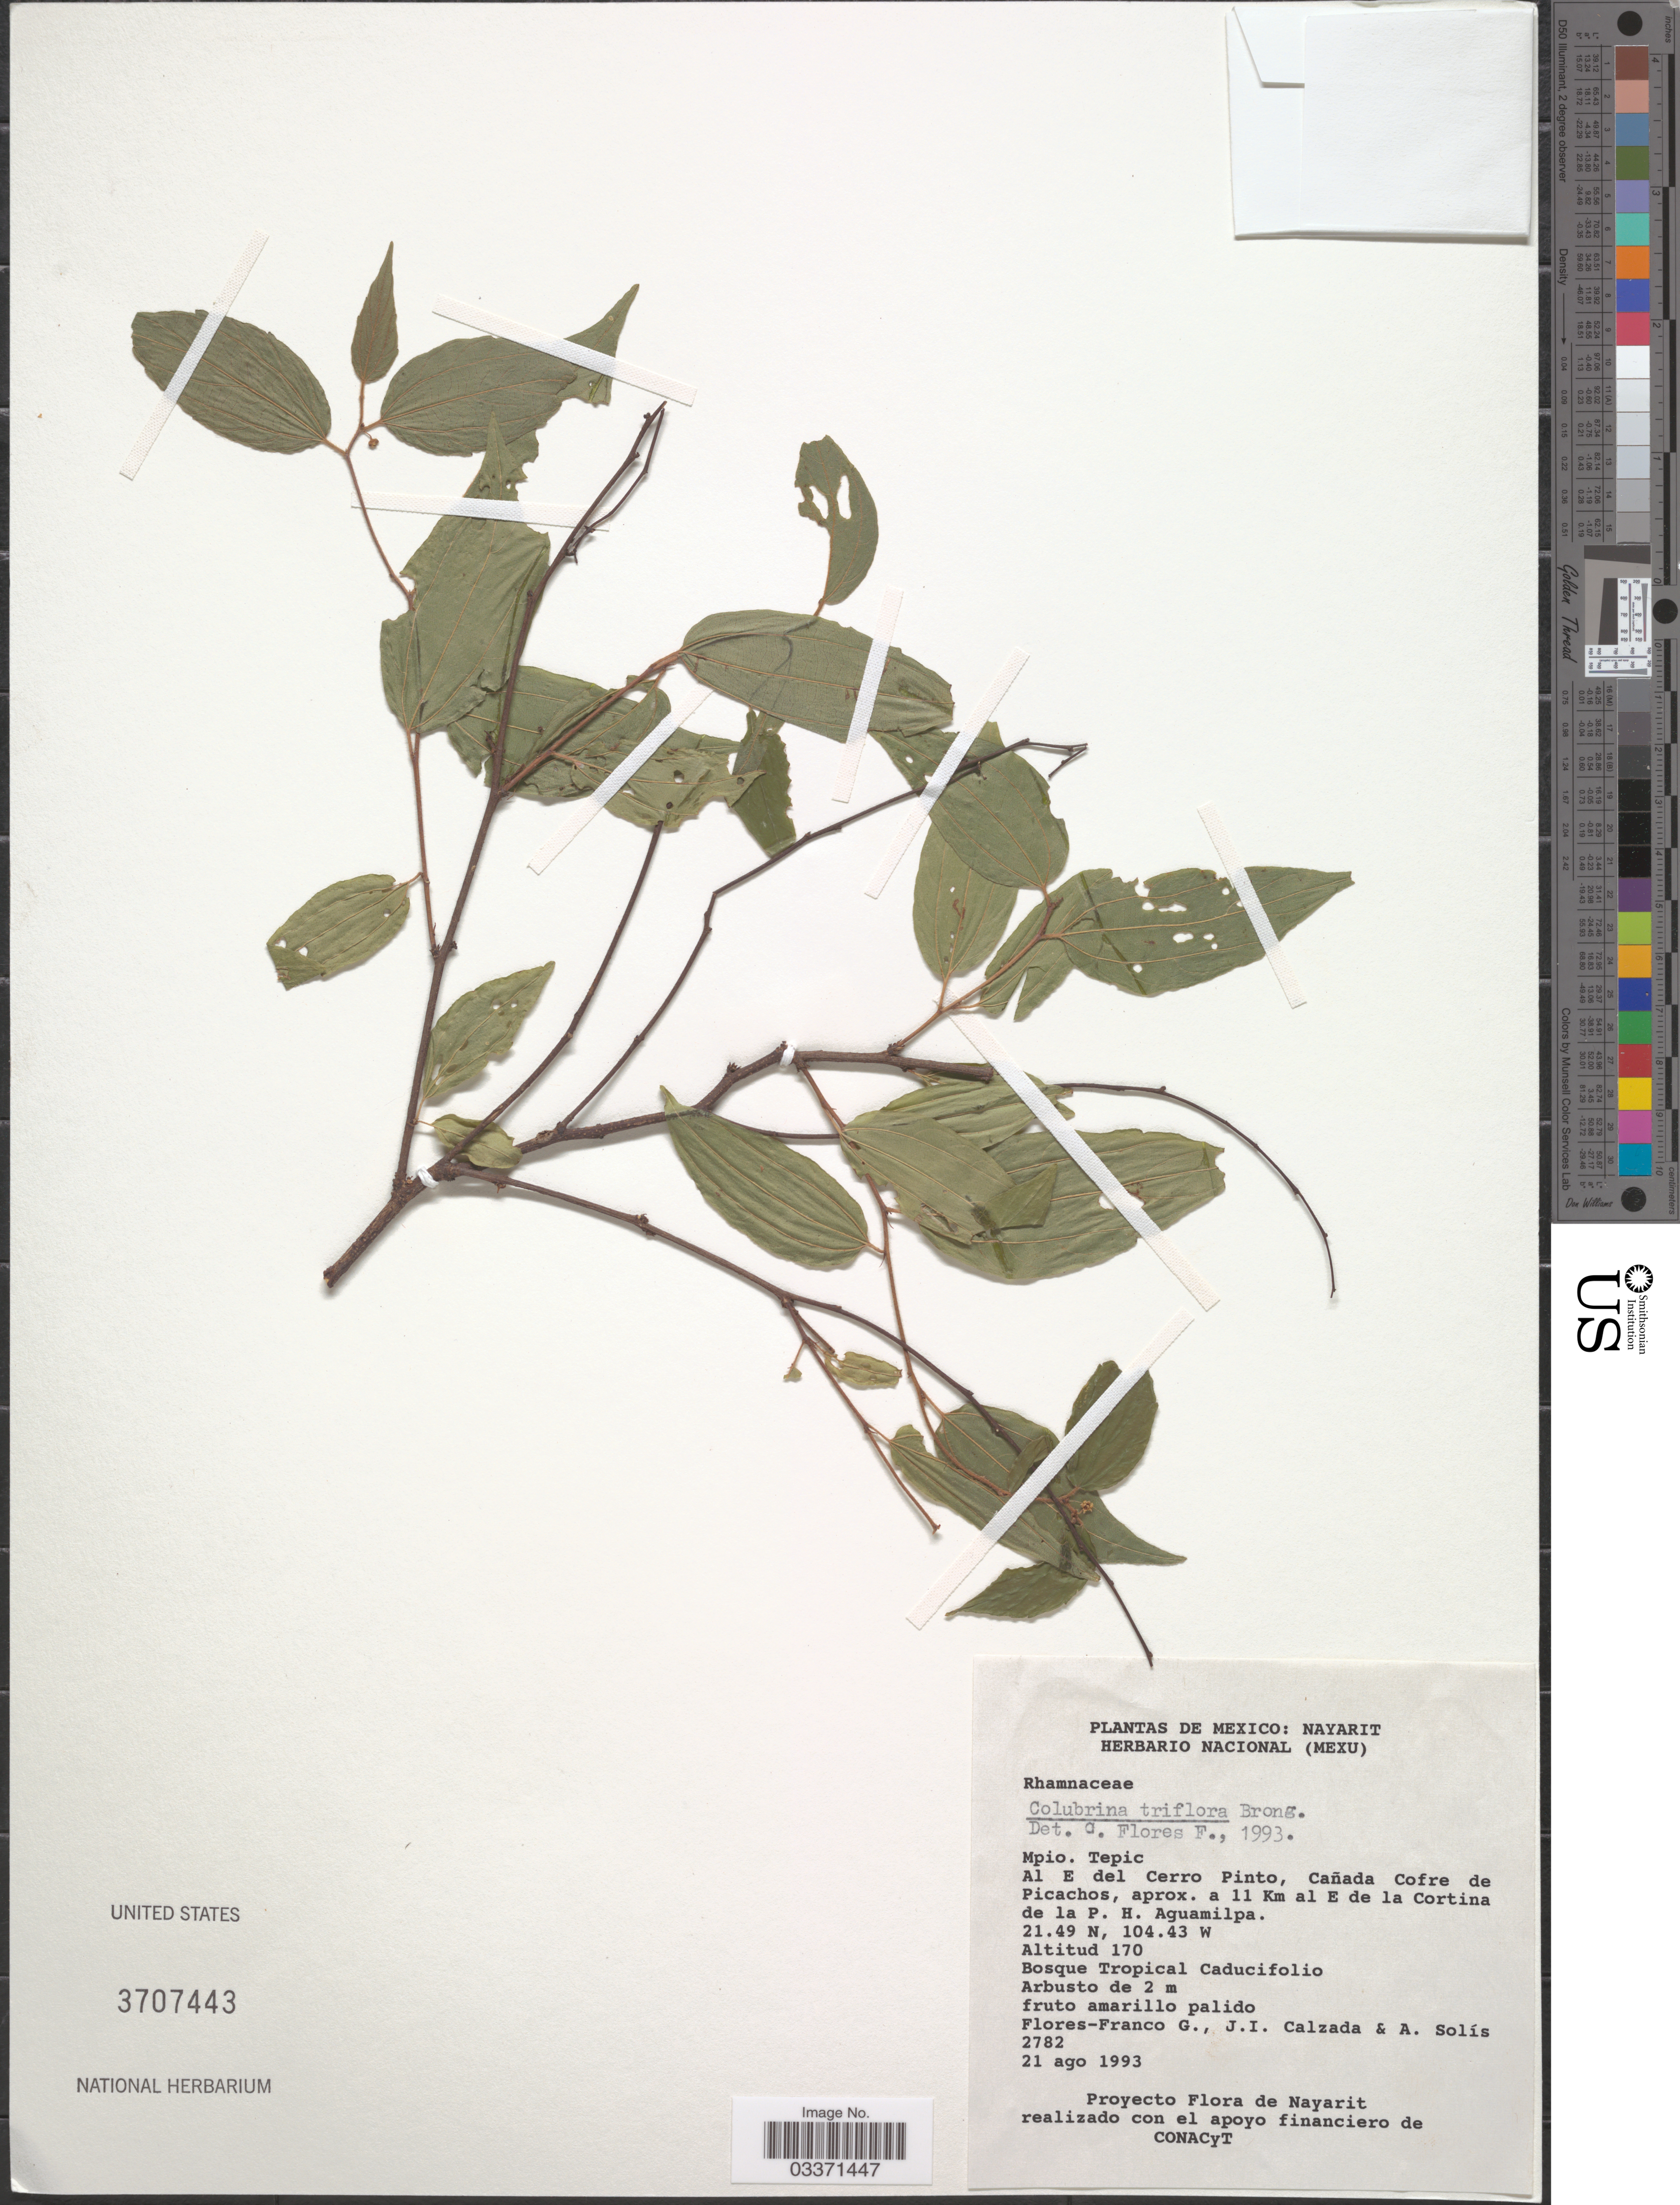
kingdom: Plantae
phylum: Tracheophyta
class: Magnoliopsida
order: Rosales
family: Rhamnaceae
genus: Colubrina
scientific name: Colubrina triflora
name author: Brongn. ex Sweet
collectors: G. Flores F., J. I. Calzada & A. Solis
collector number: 2782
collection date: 1993-08-21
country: Mexico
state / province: Nayarit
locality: Mpio. Tepic. Al E del Cerro Pinto, Cañada Cofre de Picachos, aprox. a 11 Km al E de la Cortina de la P. H. Aguamilpa.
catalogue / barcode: US 3707443